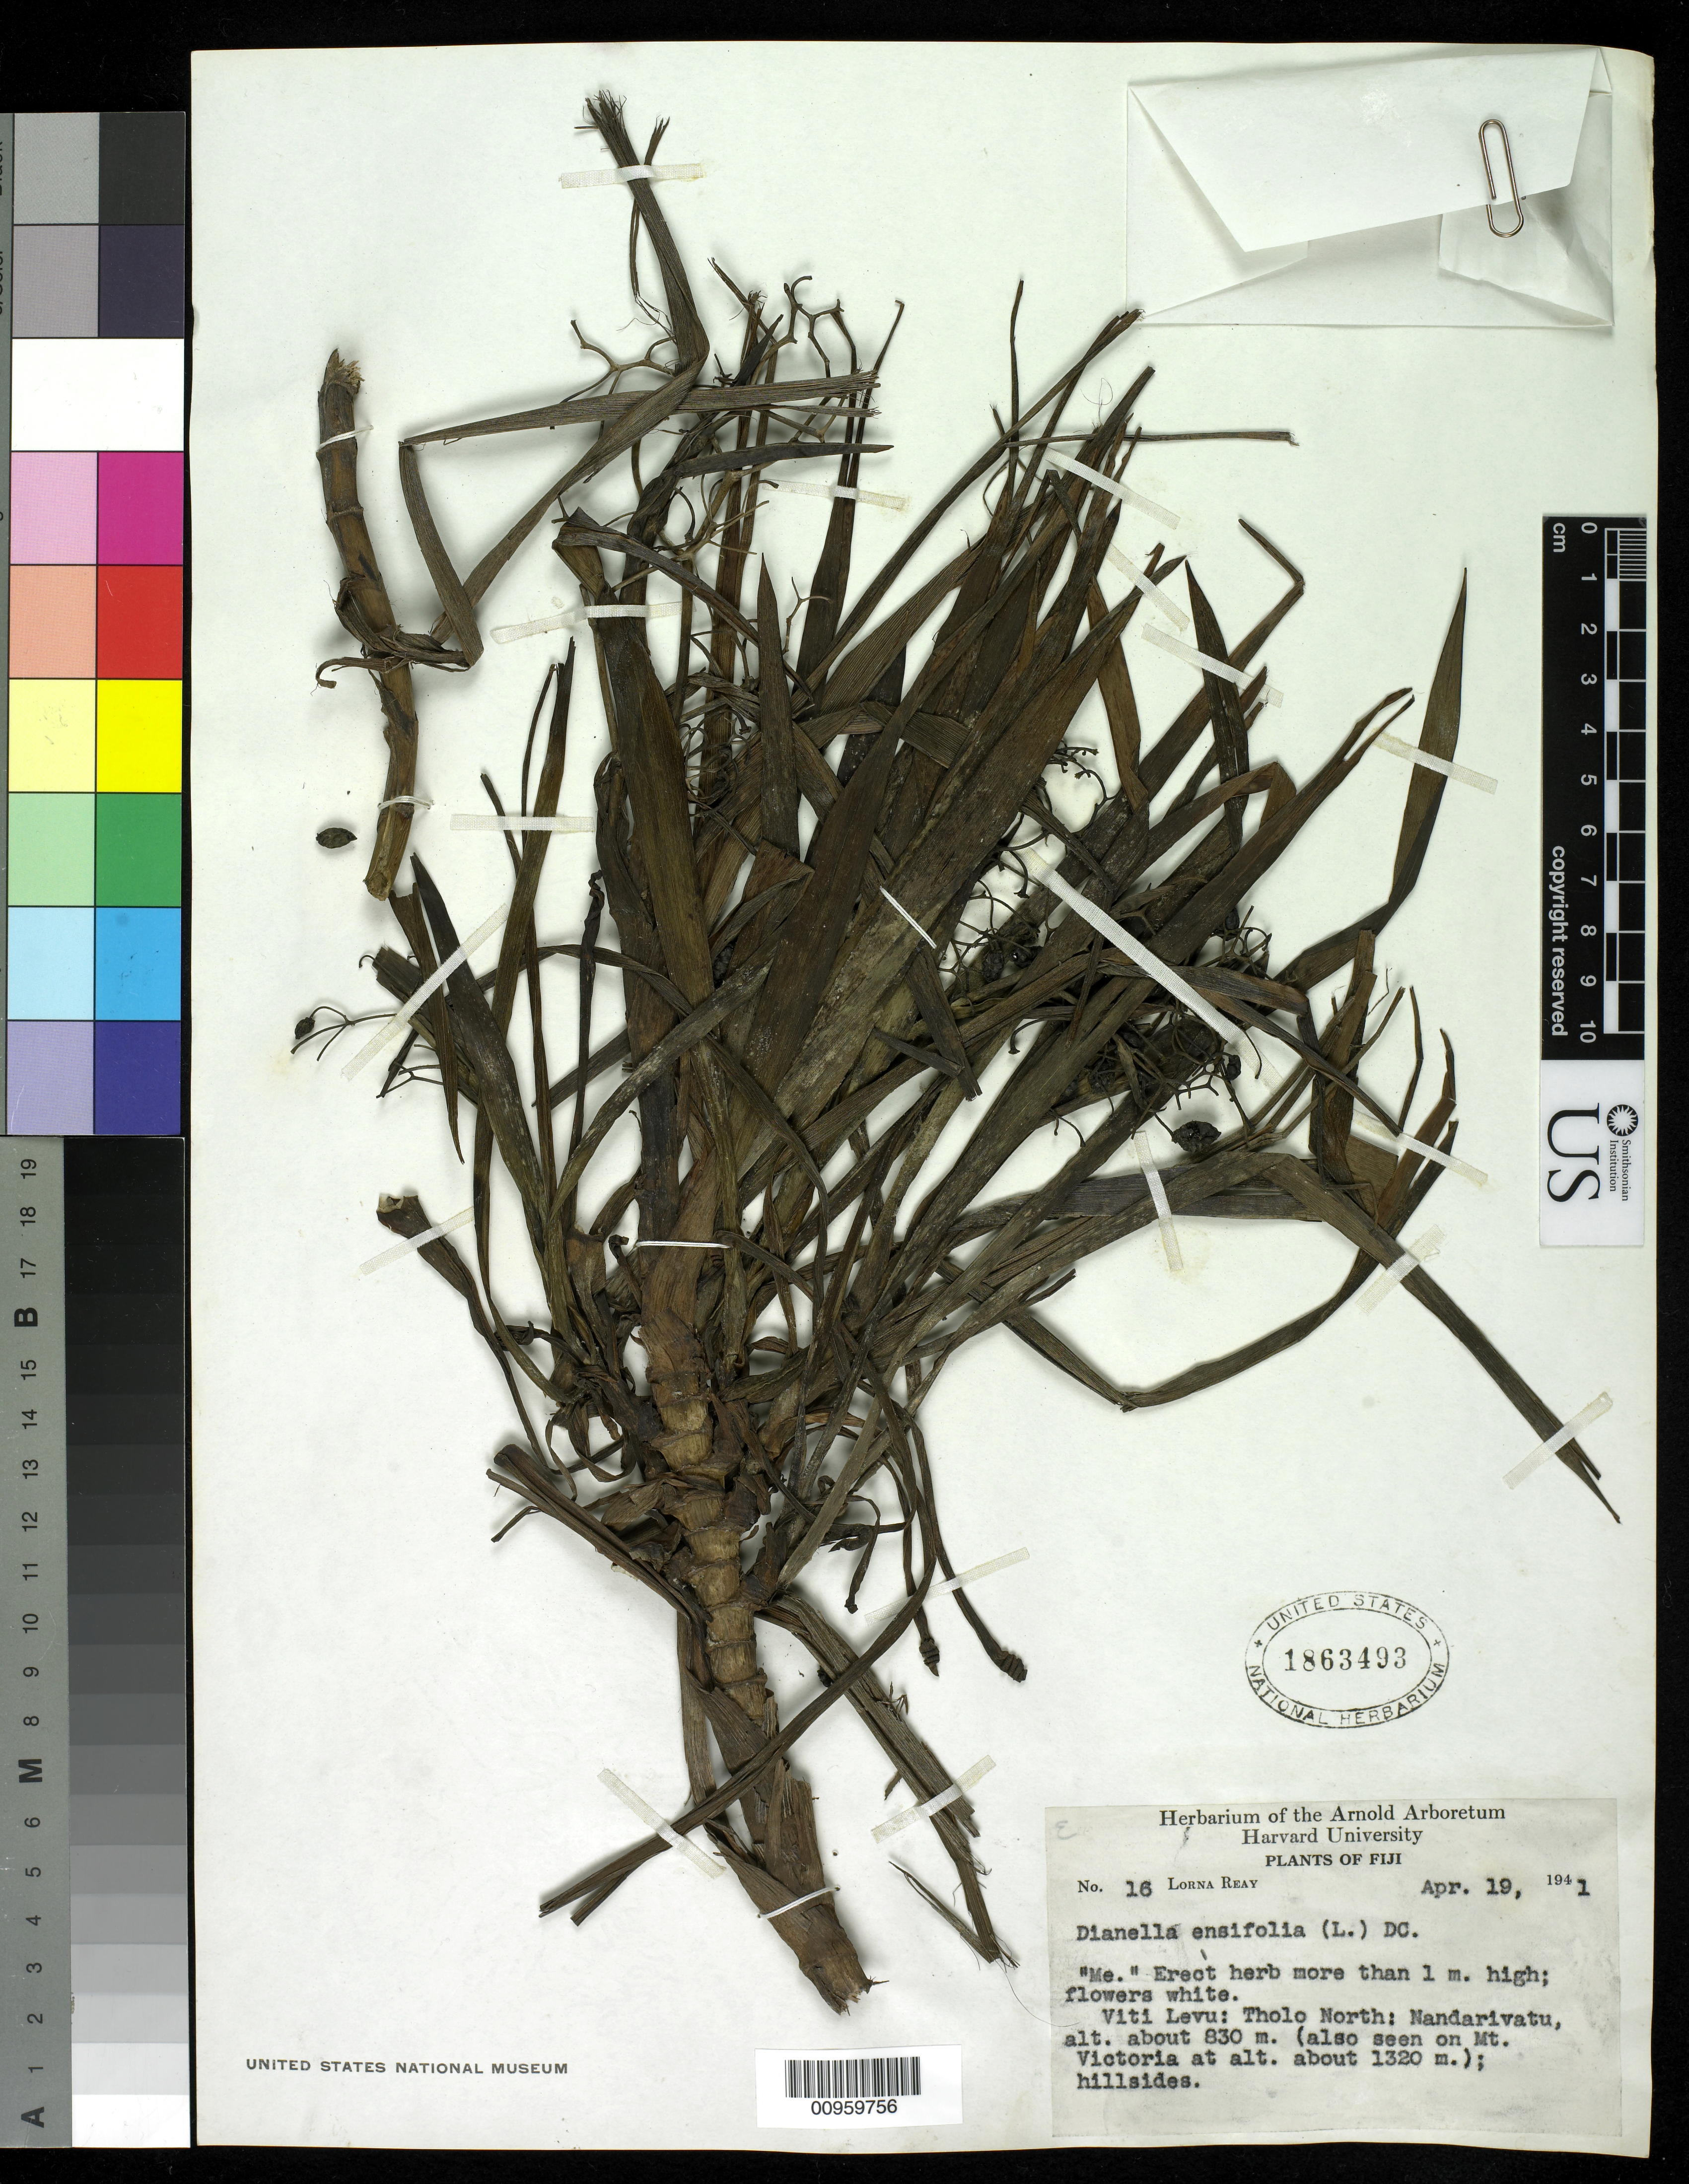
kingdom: Plantae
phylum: Tracheophyta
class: Liliopsida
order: Asparagales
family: Asphodelaceae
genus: Dianella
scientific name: Dianella ensifolia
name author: (L.) DC.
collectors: L. Reay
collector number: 16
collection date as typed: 19 Apr 1941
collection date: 1941-04-19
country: Fiji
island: Viti Levu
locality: Tholo North: Nandarivatu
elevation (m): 830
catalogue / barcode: US 1863493